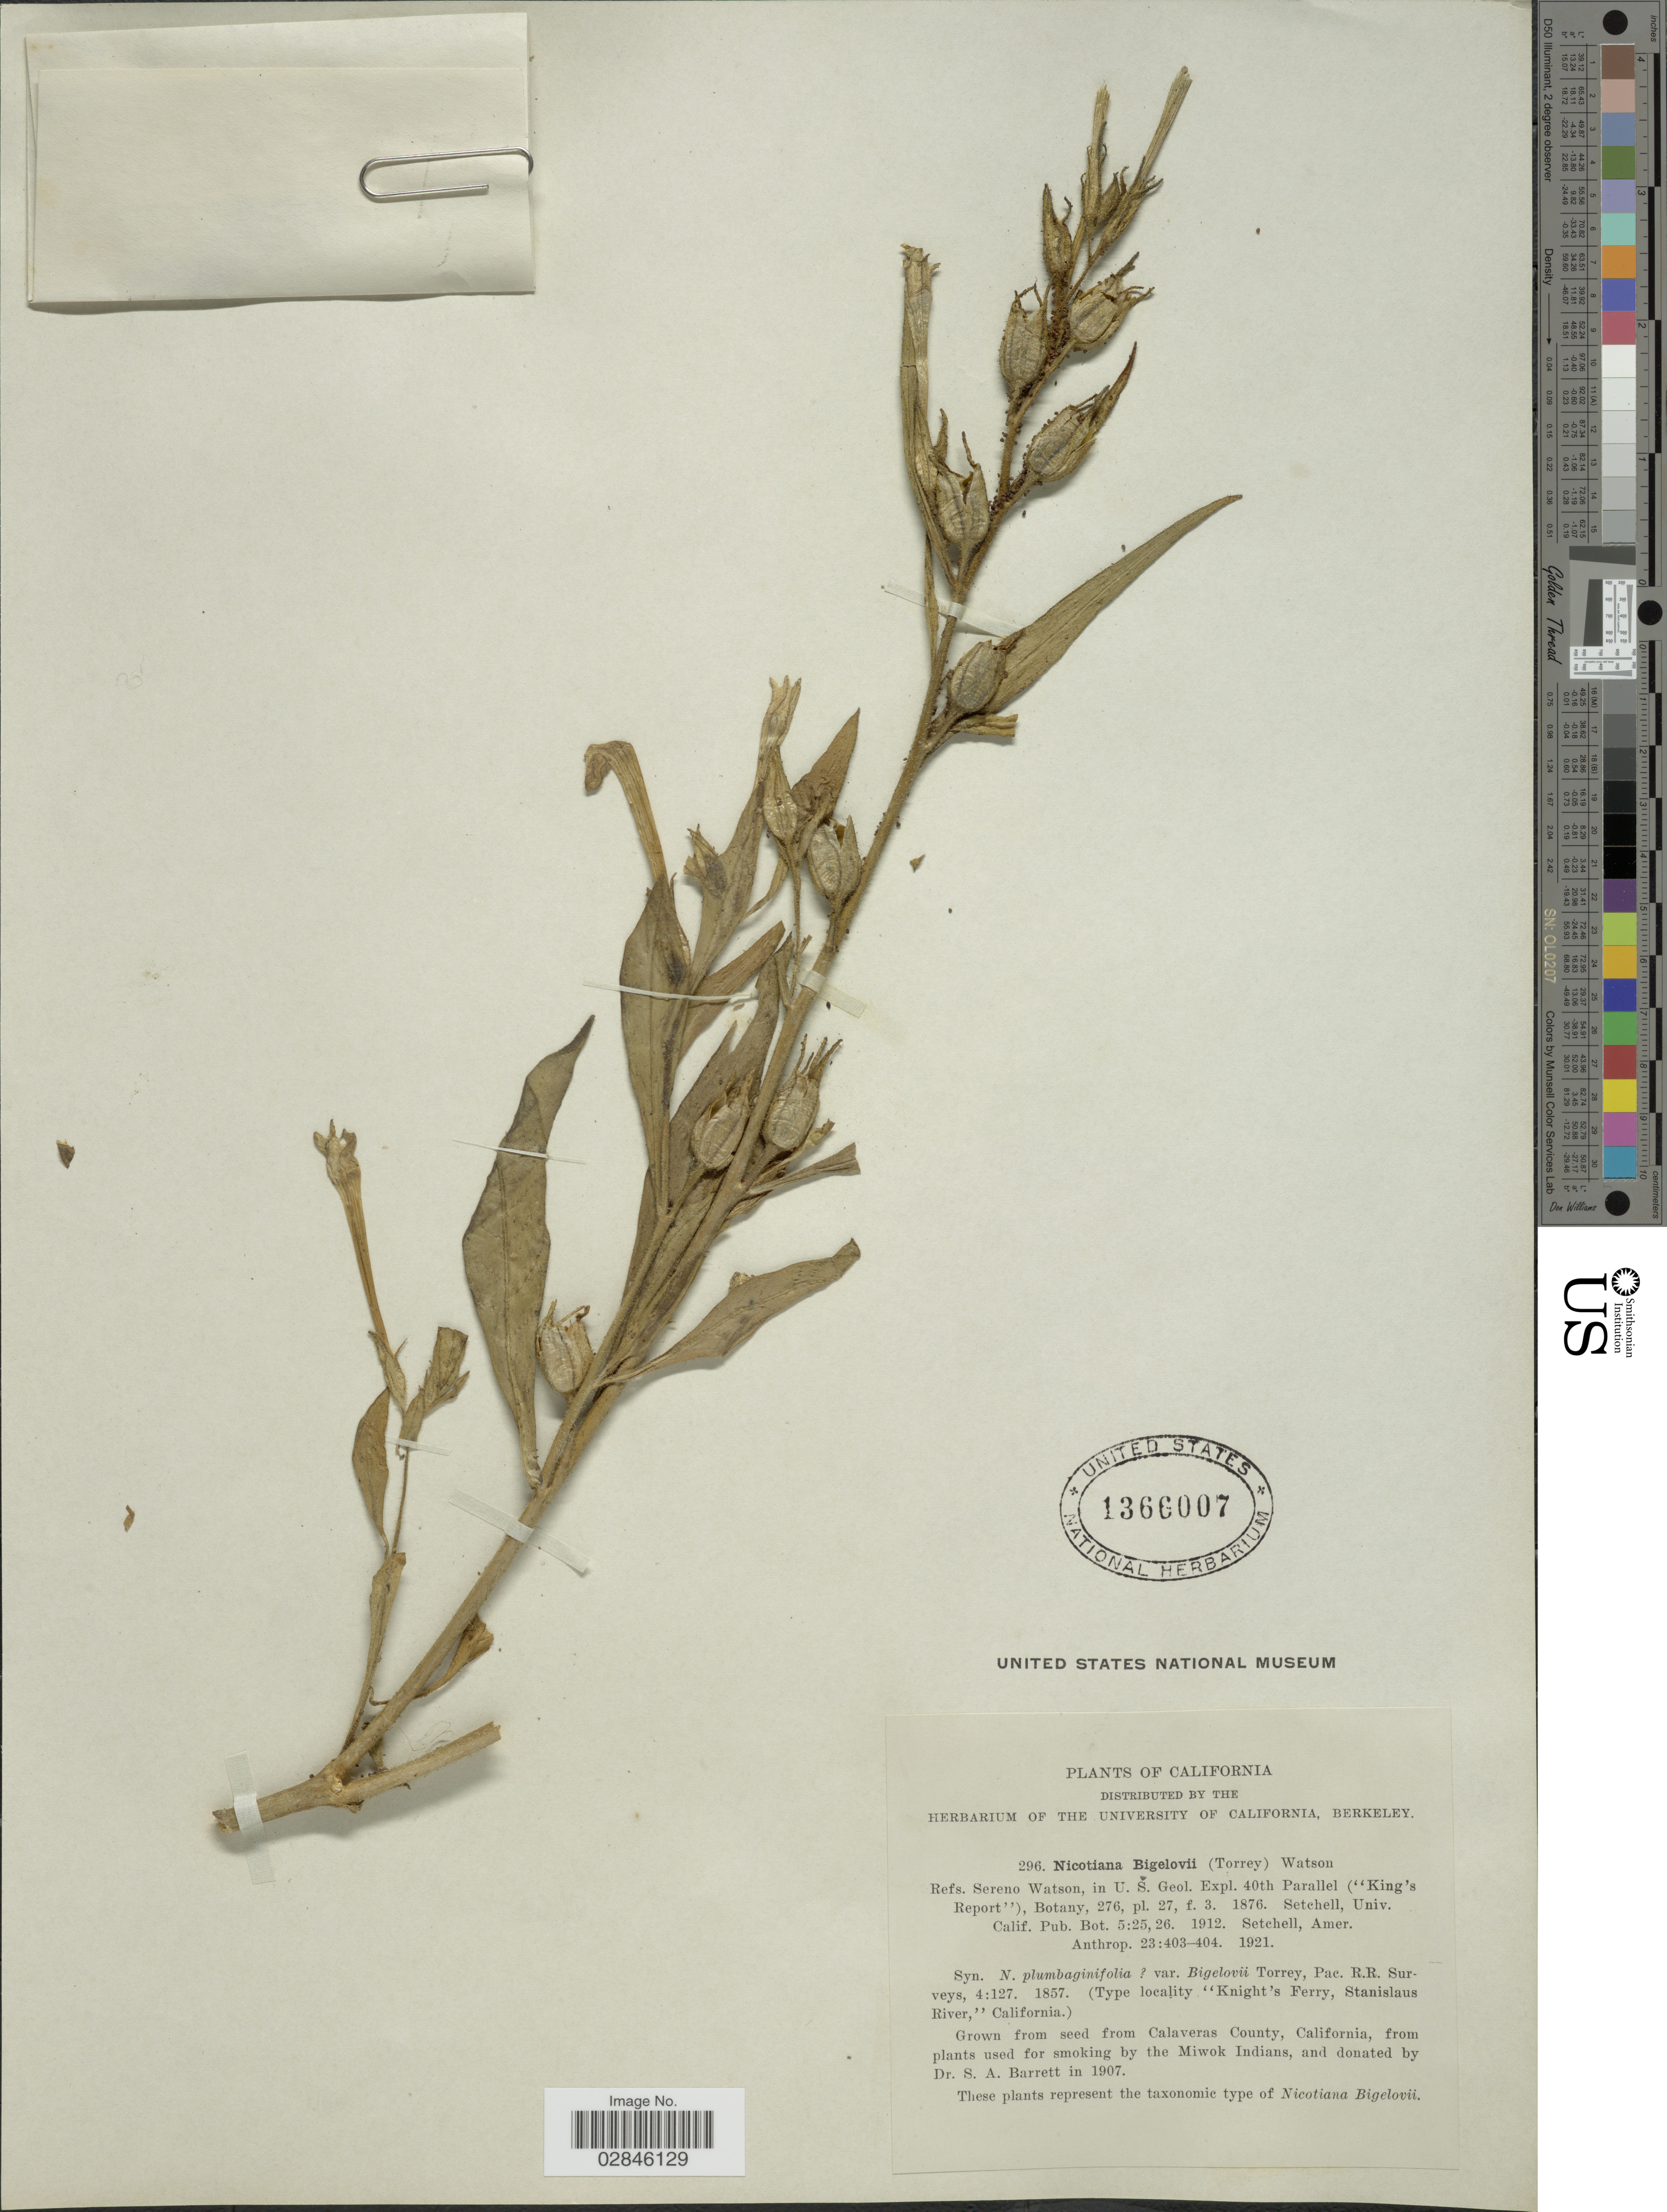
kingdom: Plantae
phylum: Tracheophyta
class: Magnoliopsida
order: Solanales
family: Solanaceae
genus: Nicotiana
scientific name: Nicotiana bigelovii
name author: S. Watson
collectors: ex herb. Univ. of California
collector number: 296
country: United States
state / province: California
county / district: Calaveras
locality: Calaveras County.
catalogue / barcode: US 1366007